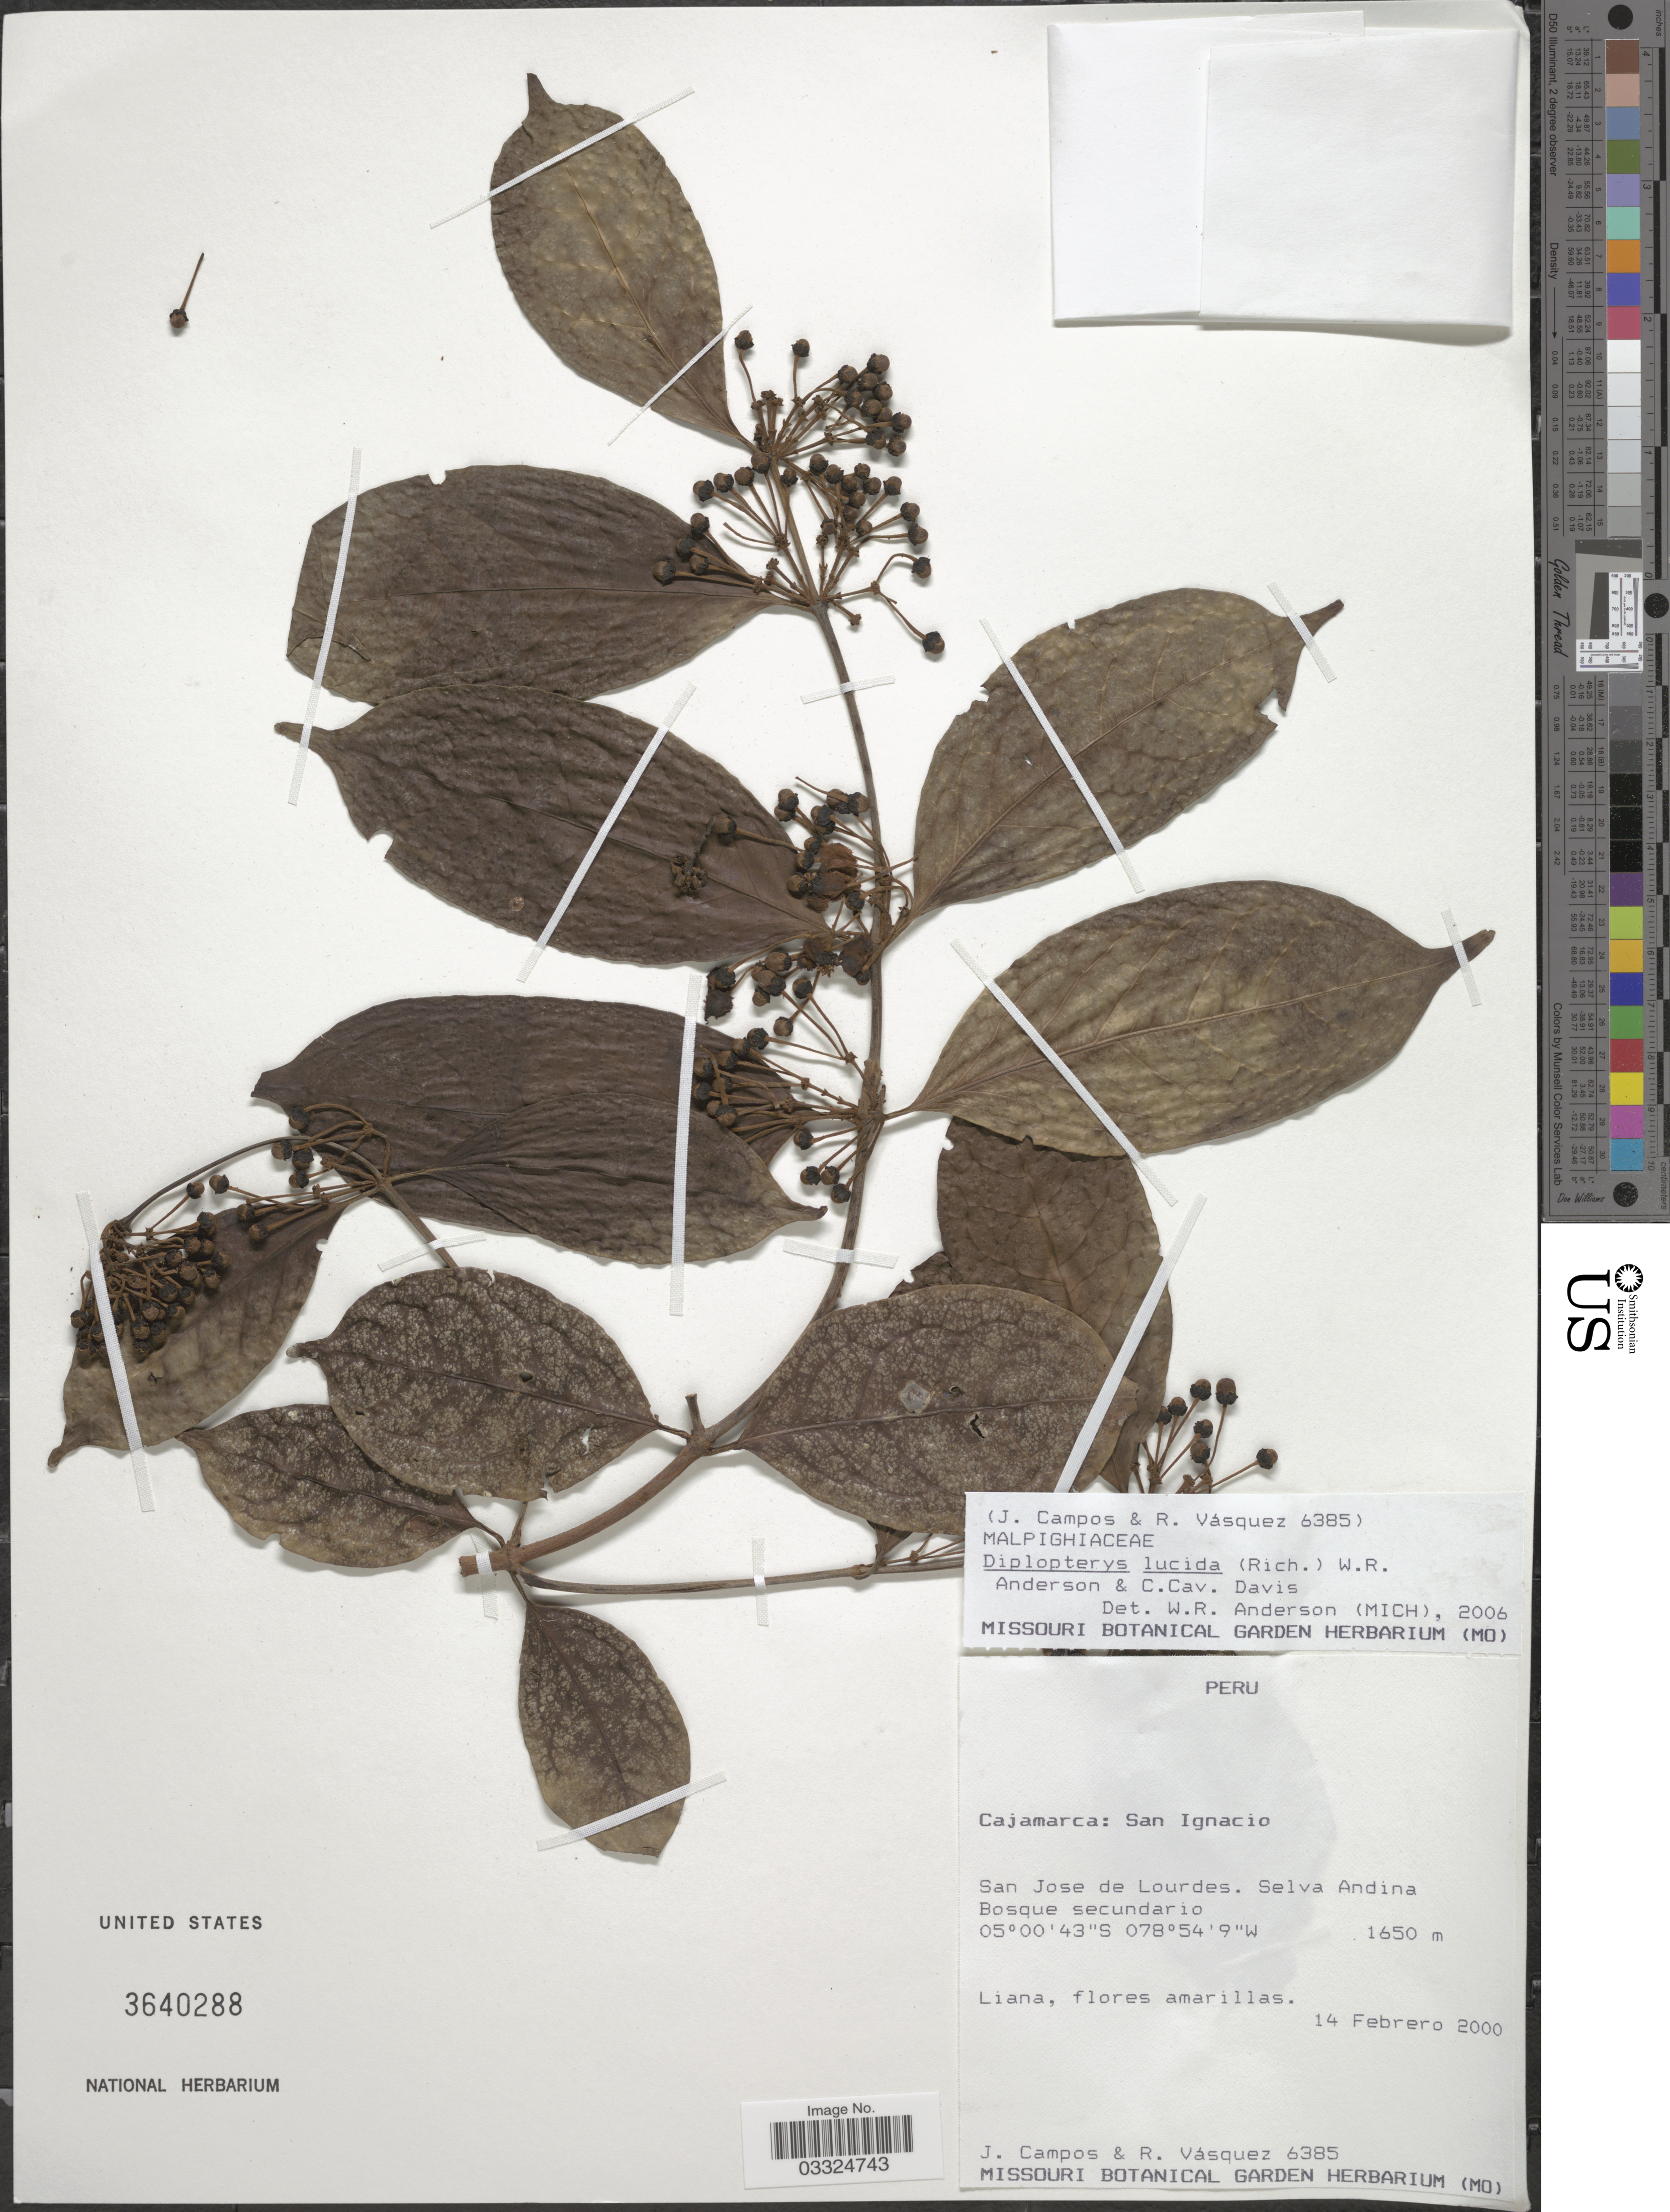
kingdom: Plantae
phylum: Tracheophyta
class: Magnoliopsida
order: Malpighiales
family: Malpighiaceae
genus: Diplopterys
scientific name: Diplopterys lucida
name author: (Nied.) W.R. Anderson & C. Davis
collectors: J. Campos & R. Vasquez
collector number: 6385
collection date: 2000-02-14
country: Peru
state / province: Cajamarca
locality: San Ignacio. San Jose de Lourdes. Selva Andina.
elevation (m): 1650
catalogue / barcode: US 3640288